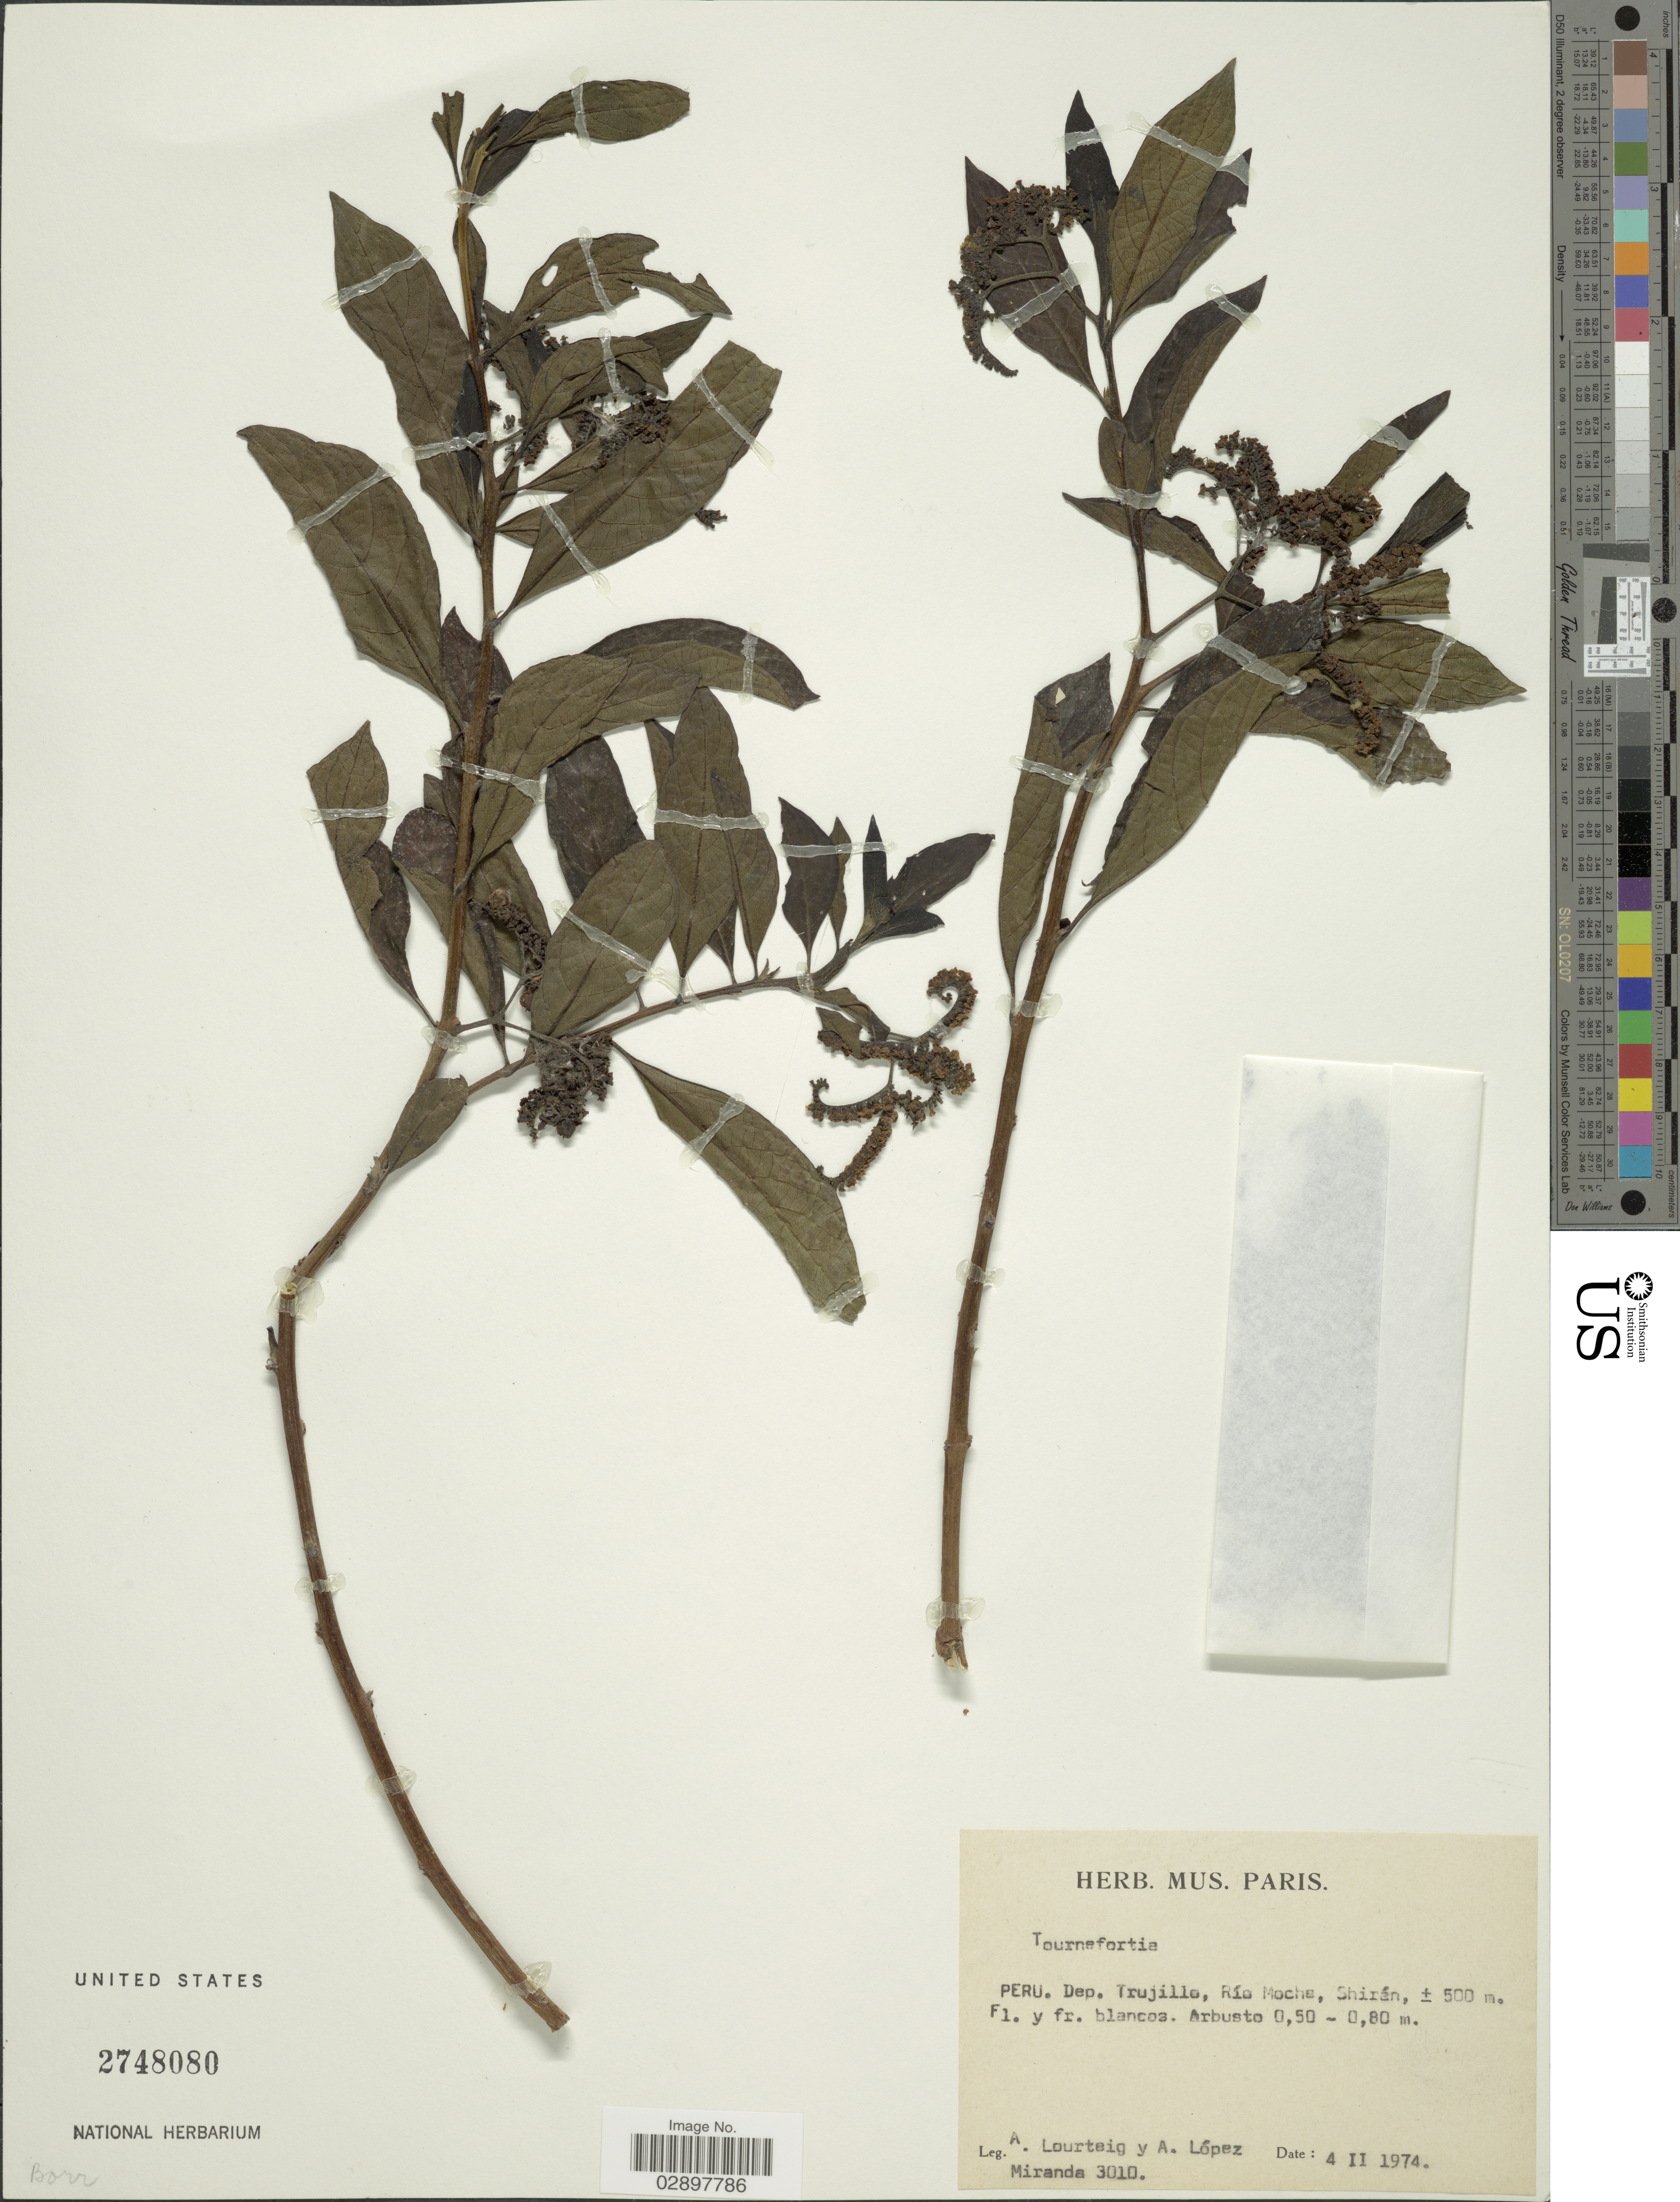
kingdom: Plantae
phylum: Tracheophyta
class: Magnoliopsida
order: Boraginales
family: Heliotropiaceae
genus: Tournefortia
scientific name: Tournefortia sp.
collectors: A. Lourteig & A. López M.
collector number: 3010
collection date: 1974-02-04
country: Peru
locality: Dep. Trujillo, Río Moche, Shirán.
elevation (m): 500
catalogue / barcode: US 2748080